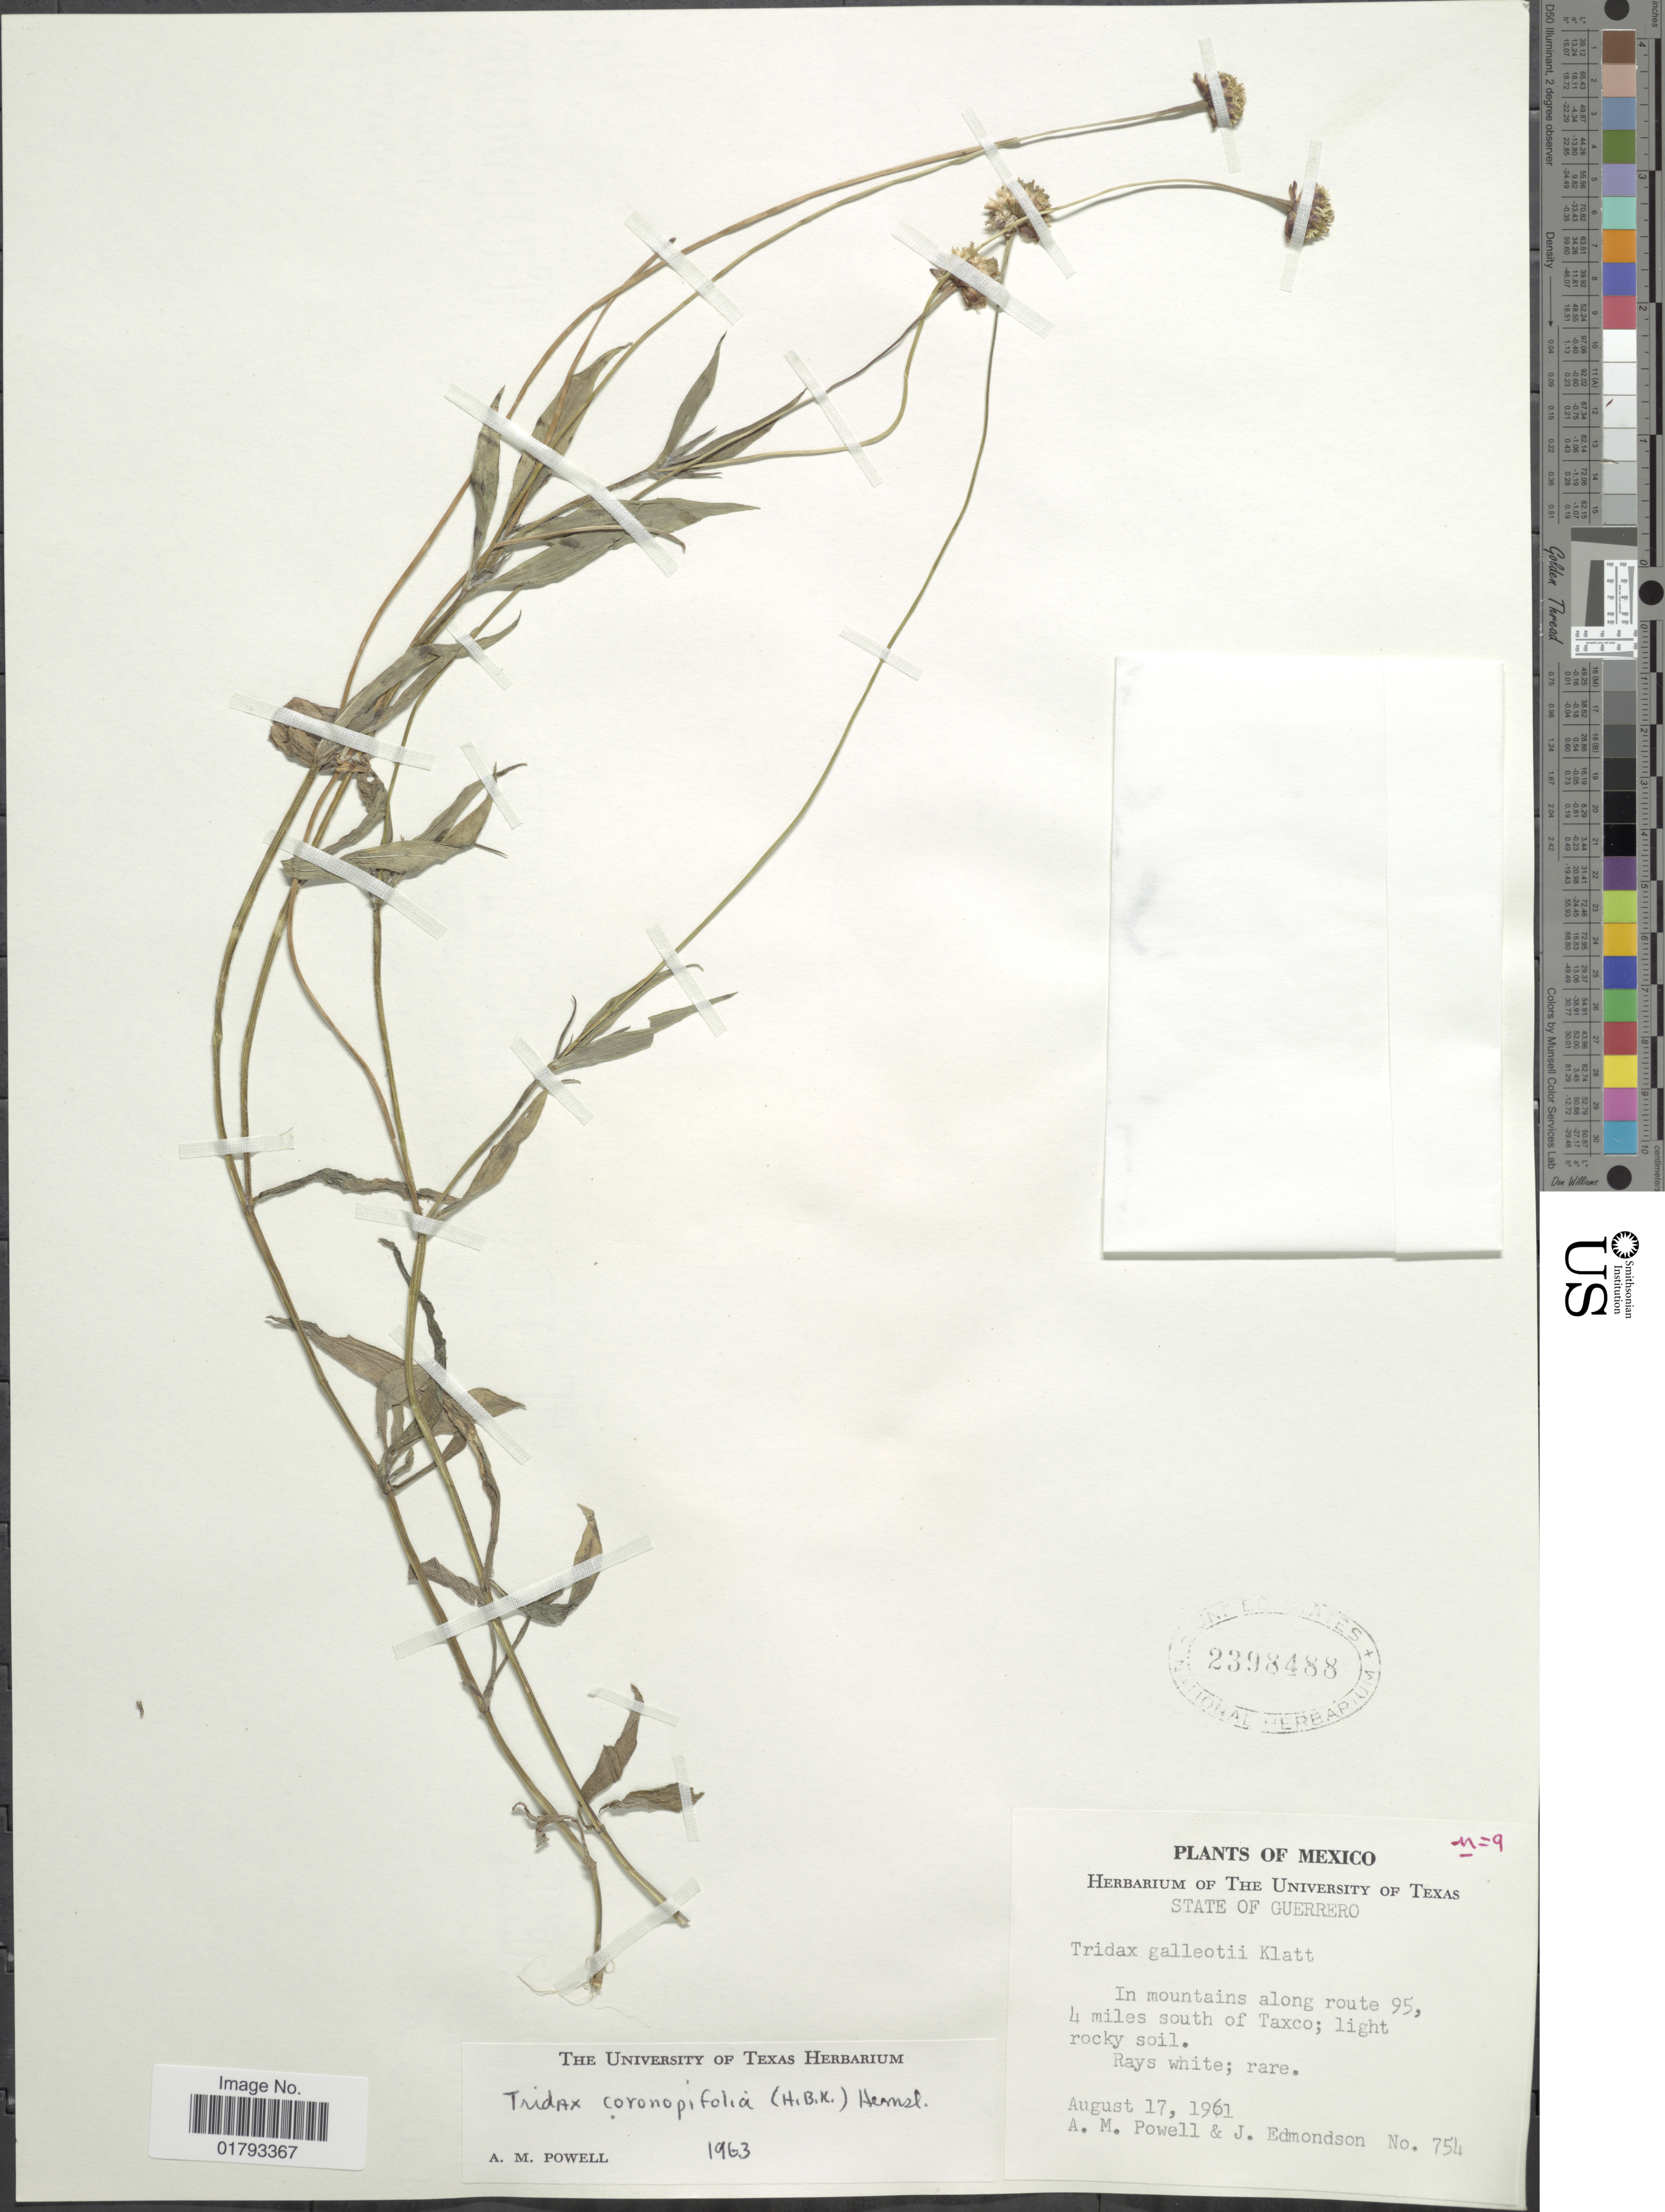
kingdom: Plantae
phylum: Tracheophyta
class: Magnoliopsida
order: Asterales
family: Asteraceae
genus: Tridax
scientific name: Tridax coronopifolia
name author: (Kunth) Hemsl.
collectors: A. M. Powell & J. Edmondson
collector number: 754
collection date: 1961-08-17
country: Mexico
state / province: Guerrero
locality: State of Guerrero. In mountains along route 95, 4 miles south of Taxco.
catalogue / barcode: US 2398488